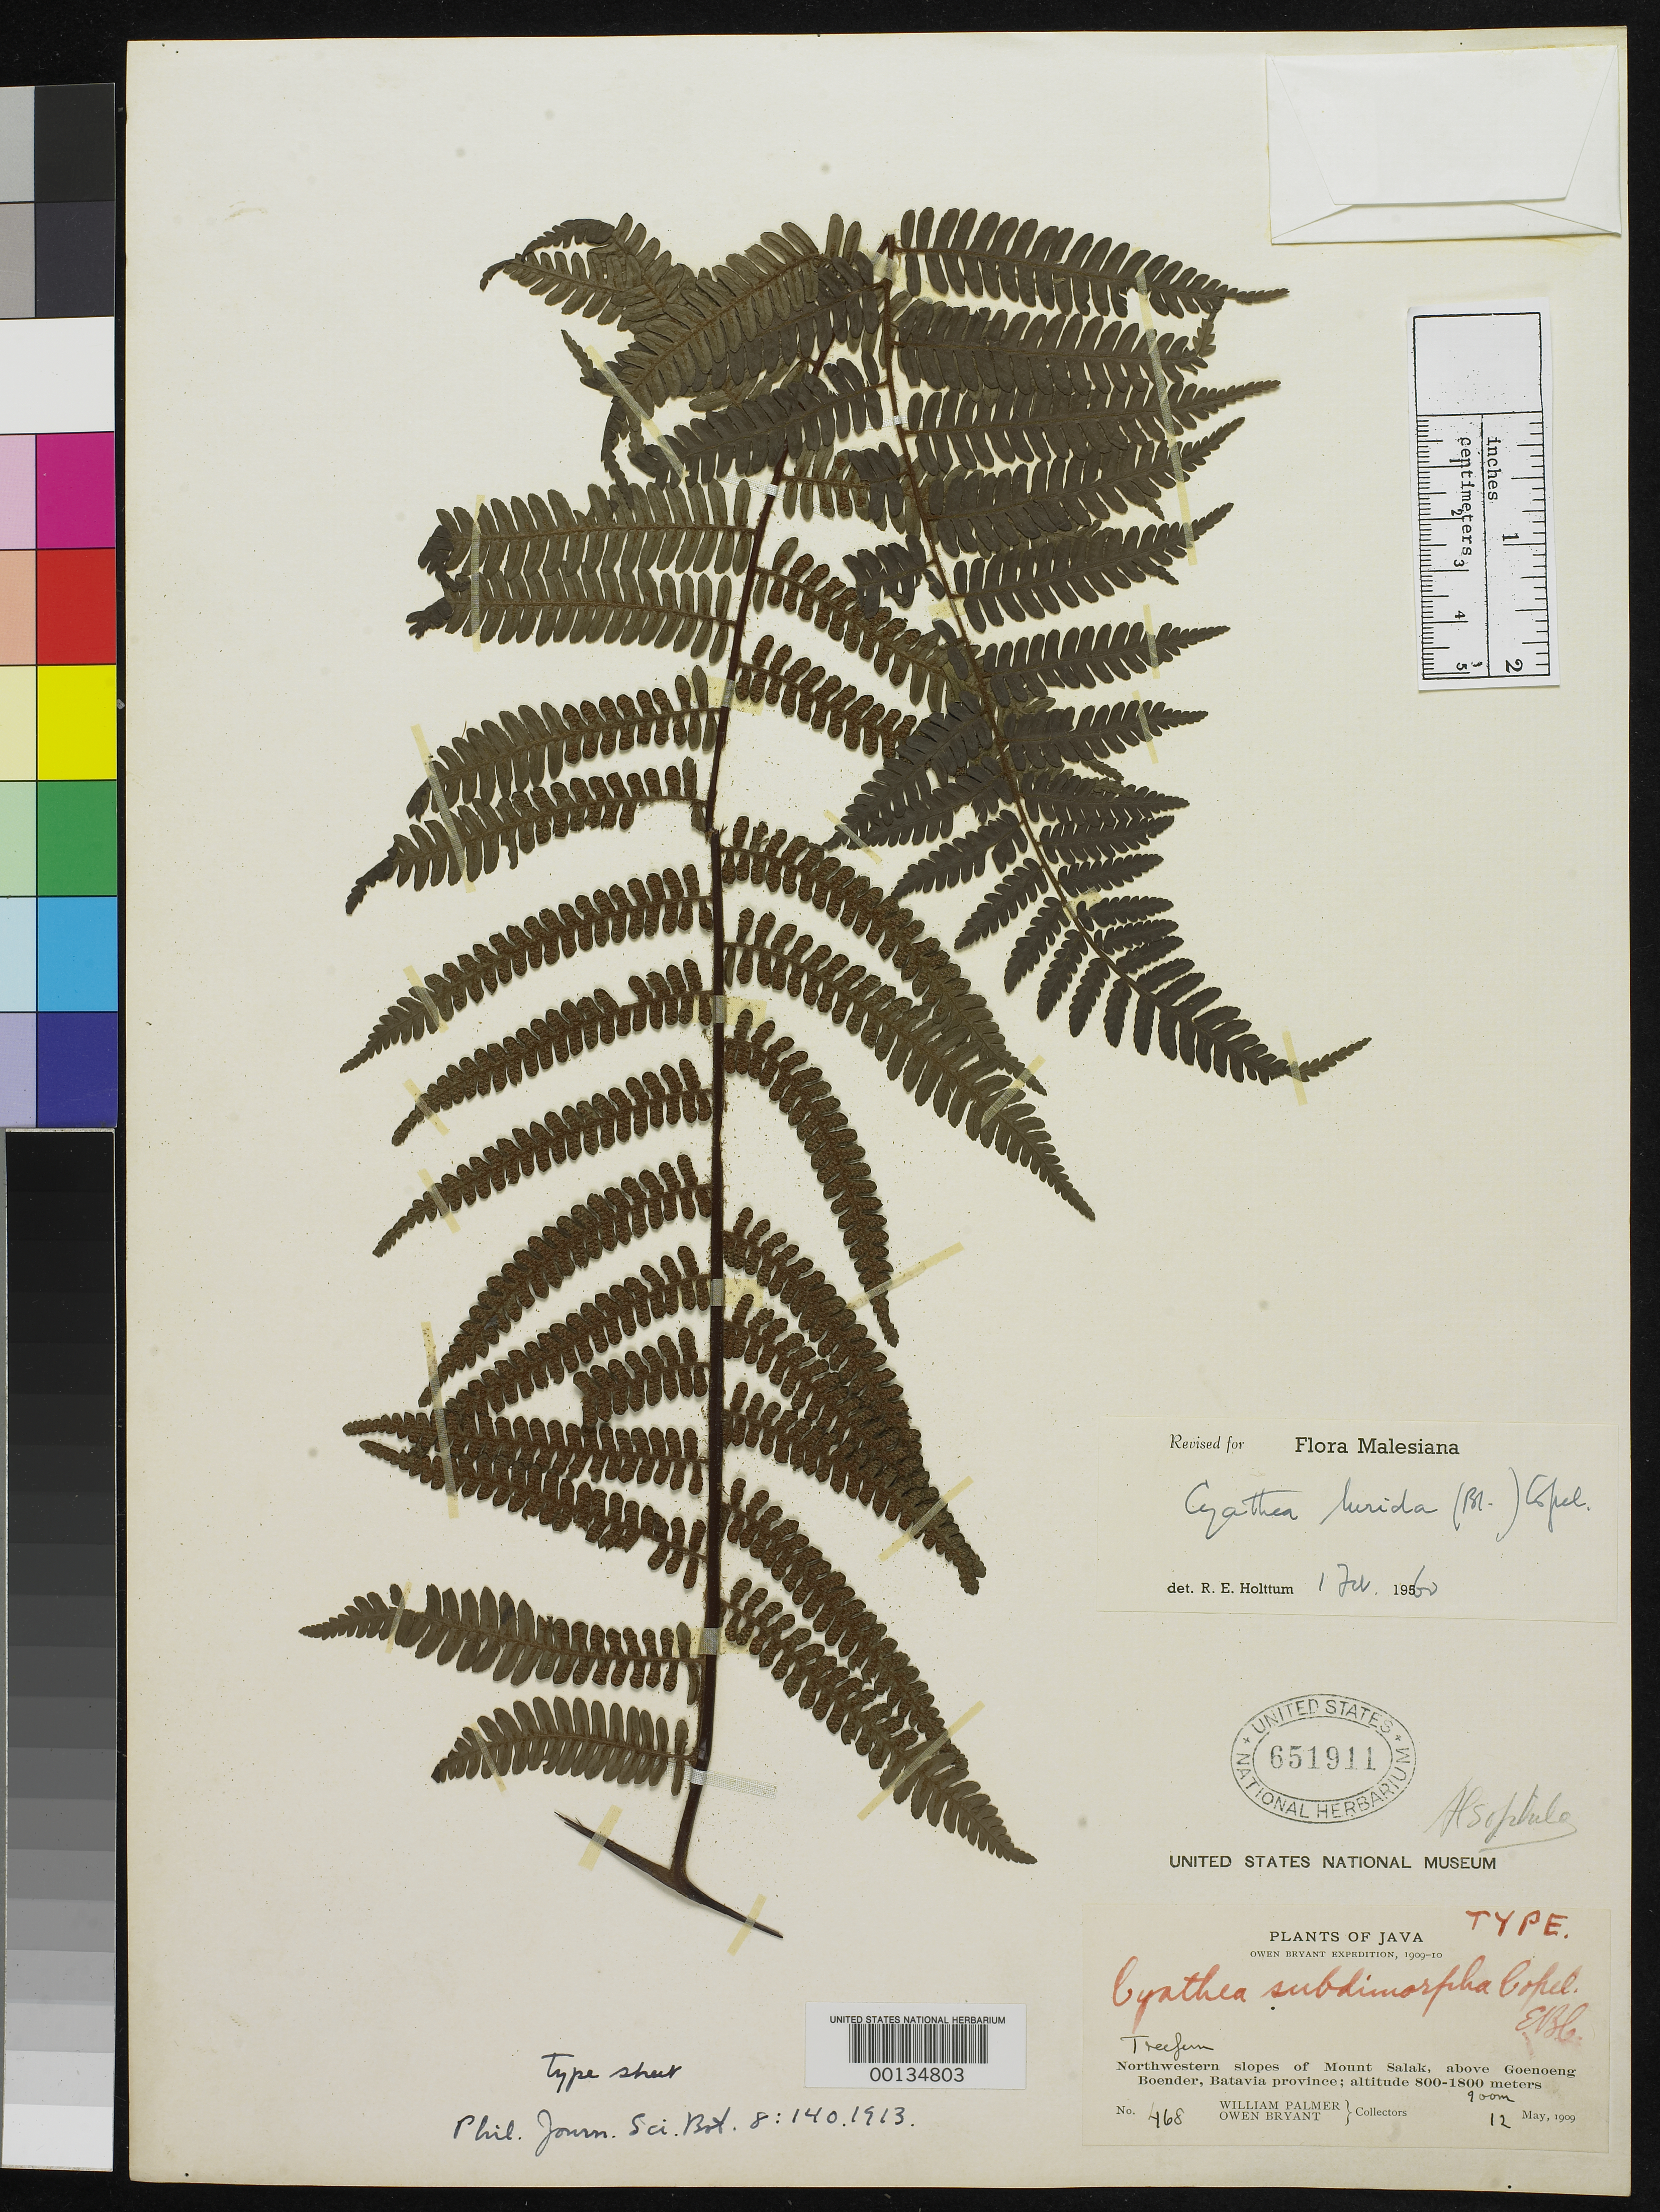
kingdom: Plantae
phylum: Tracheophyta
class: Polypodiopsida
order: Cyatheales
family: Cyatheaceae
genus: Cyathea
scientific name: Cyathea subdimorpha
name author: Copel.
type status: Holotype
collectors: W. Palmer & O. Bryant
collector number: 468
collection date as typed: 12 May 1909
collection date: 1909-05-12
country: Indonesia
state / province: Java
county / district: Jawa Barat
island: Java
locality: Batavia, NW slopes of Mount Salak, above Goenoeng Boender.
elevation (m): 800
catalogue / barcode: US 651911